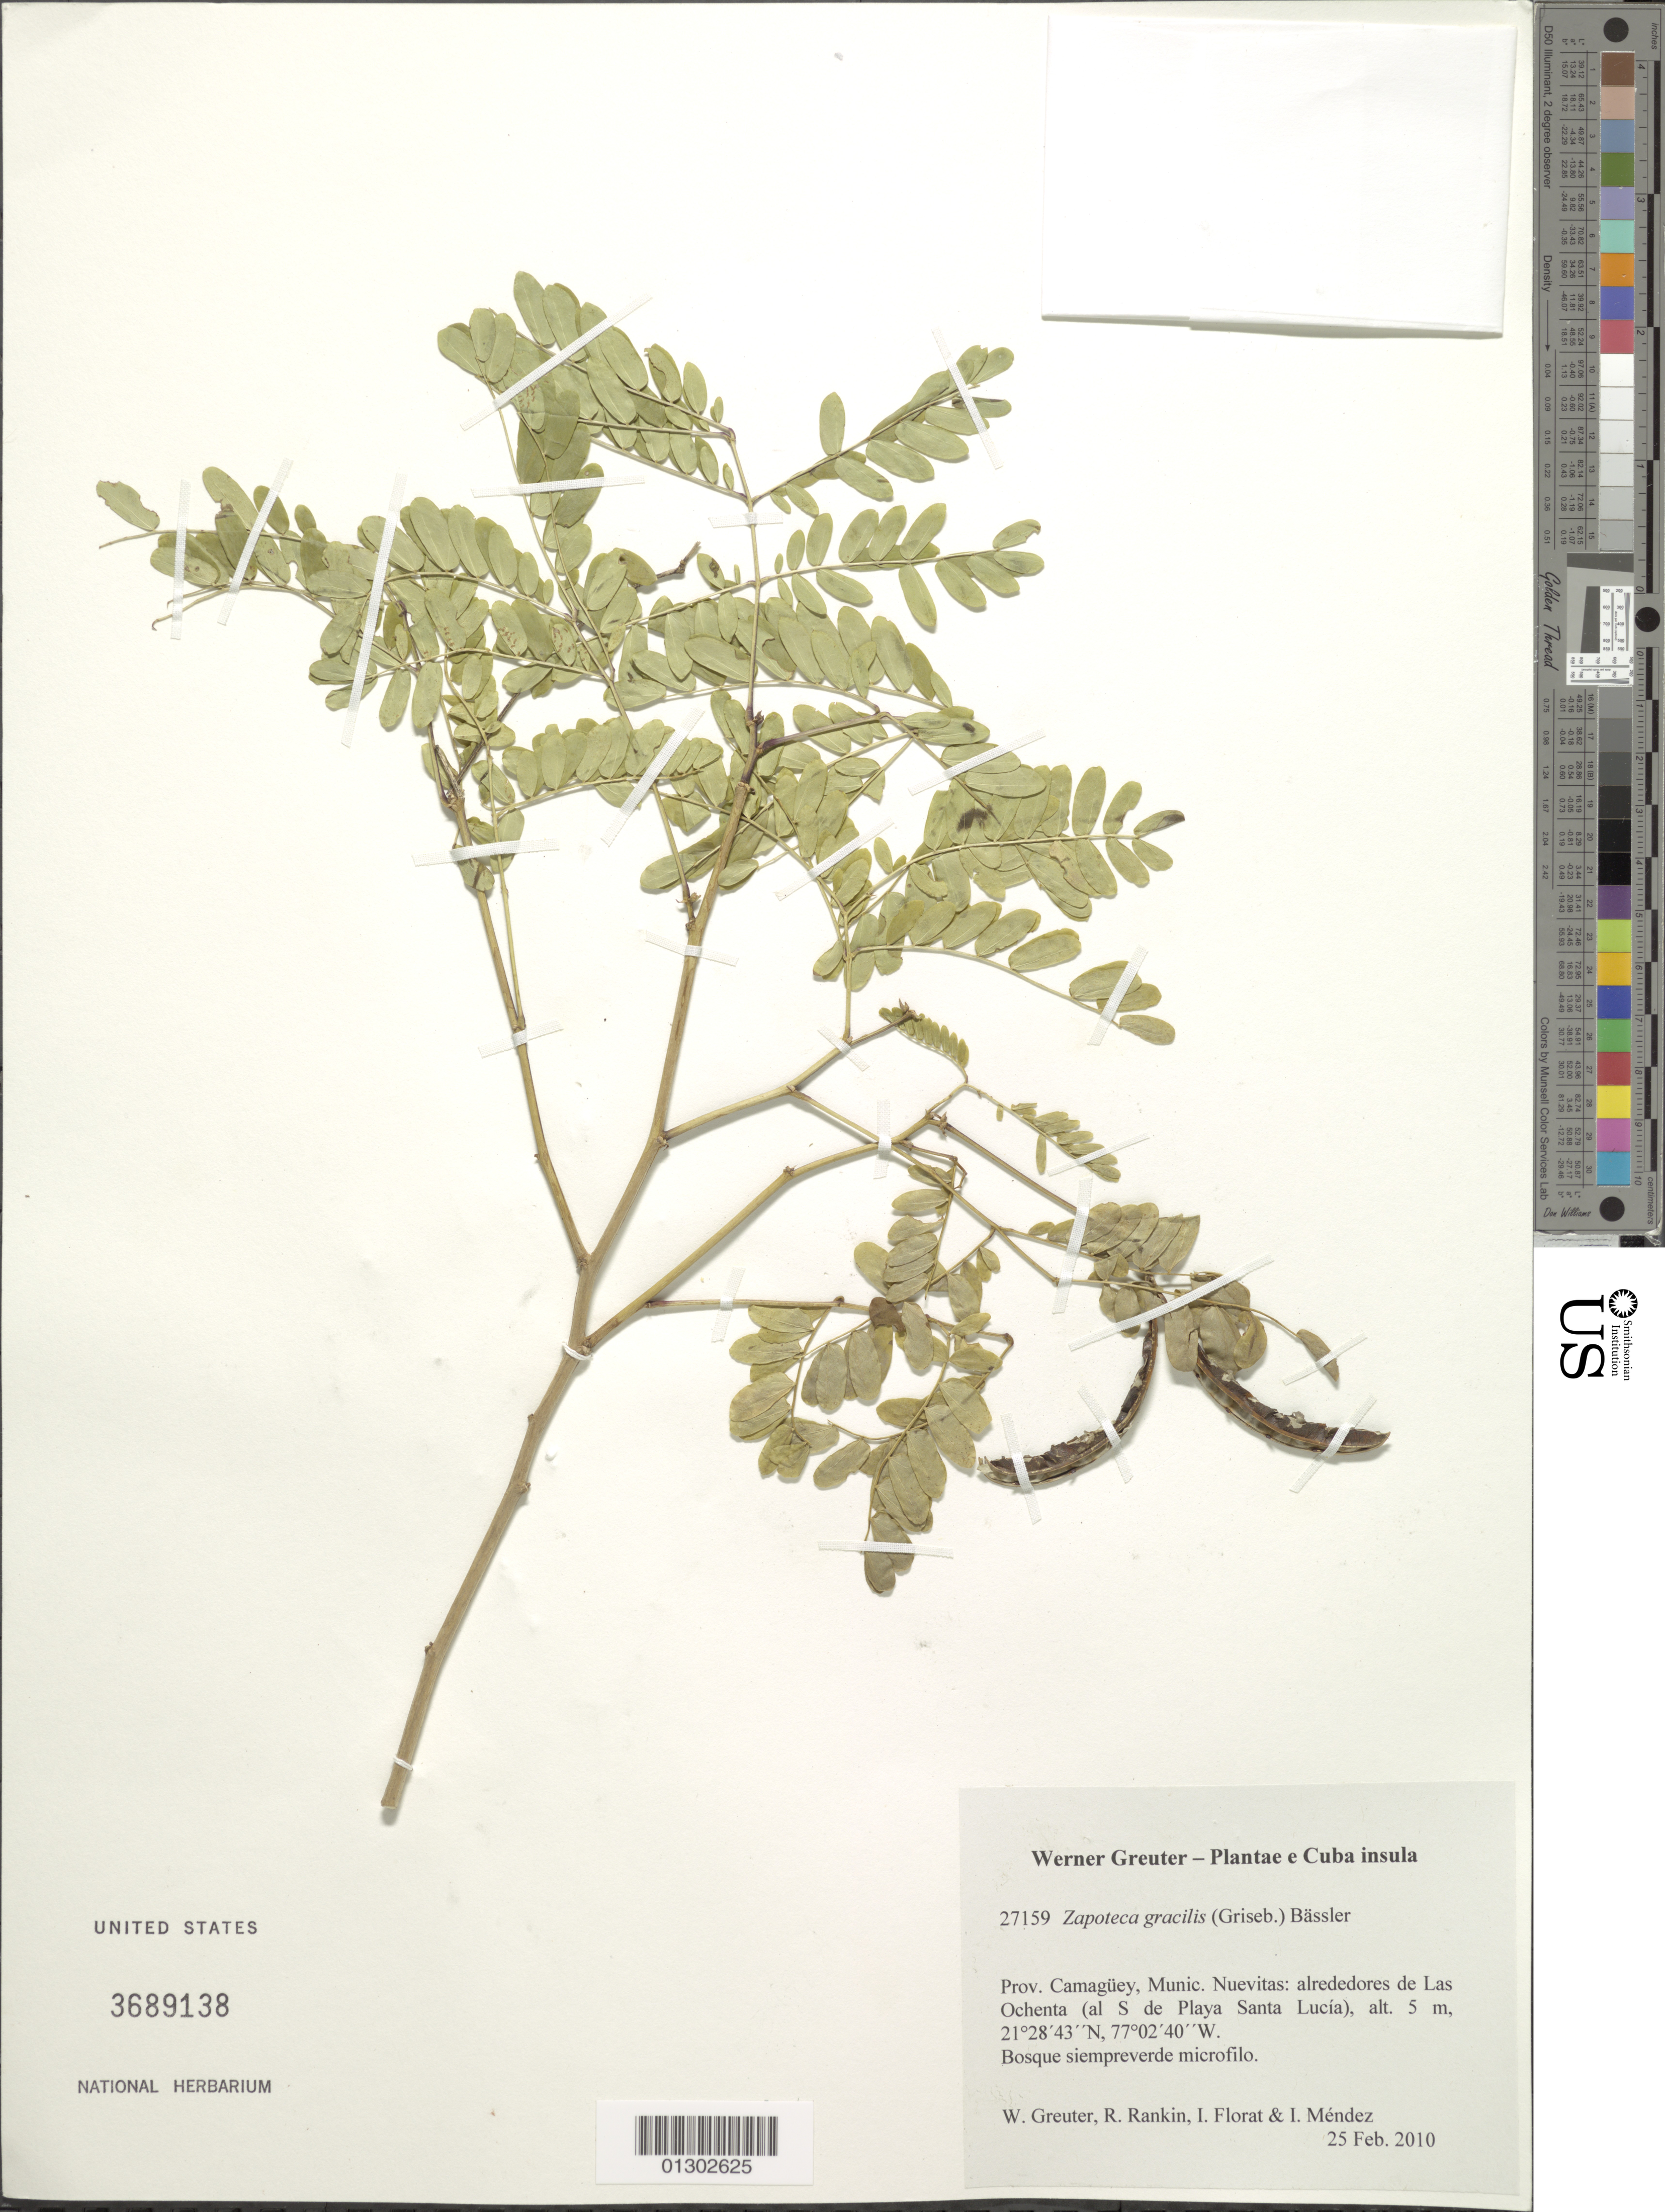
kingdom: Plantae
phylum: Tracheophyta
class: Magnoliopsida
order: Fabales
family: Fabaceae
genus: Zapoteca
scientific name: Zapoteca gracilis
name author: (Griseb.) Bässler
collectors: W. R. Greuter, R. Rankin Rodriguez, I. Florat & I. Méndez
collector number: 27159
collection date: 2010-02-25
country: Cuba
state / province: Camagüey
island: Cuba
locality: Munic. Nuevitas: alrededores de Las Ochenta (al S de Playa Santa Lucía).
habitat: Bosque siempreverde microfilo.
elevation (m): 5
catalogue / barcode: US 3689138